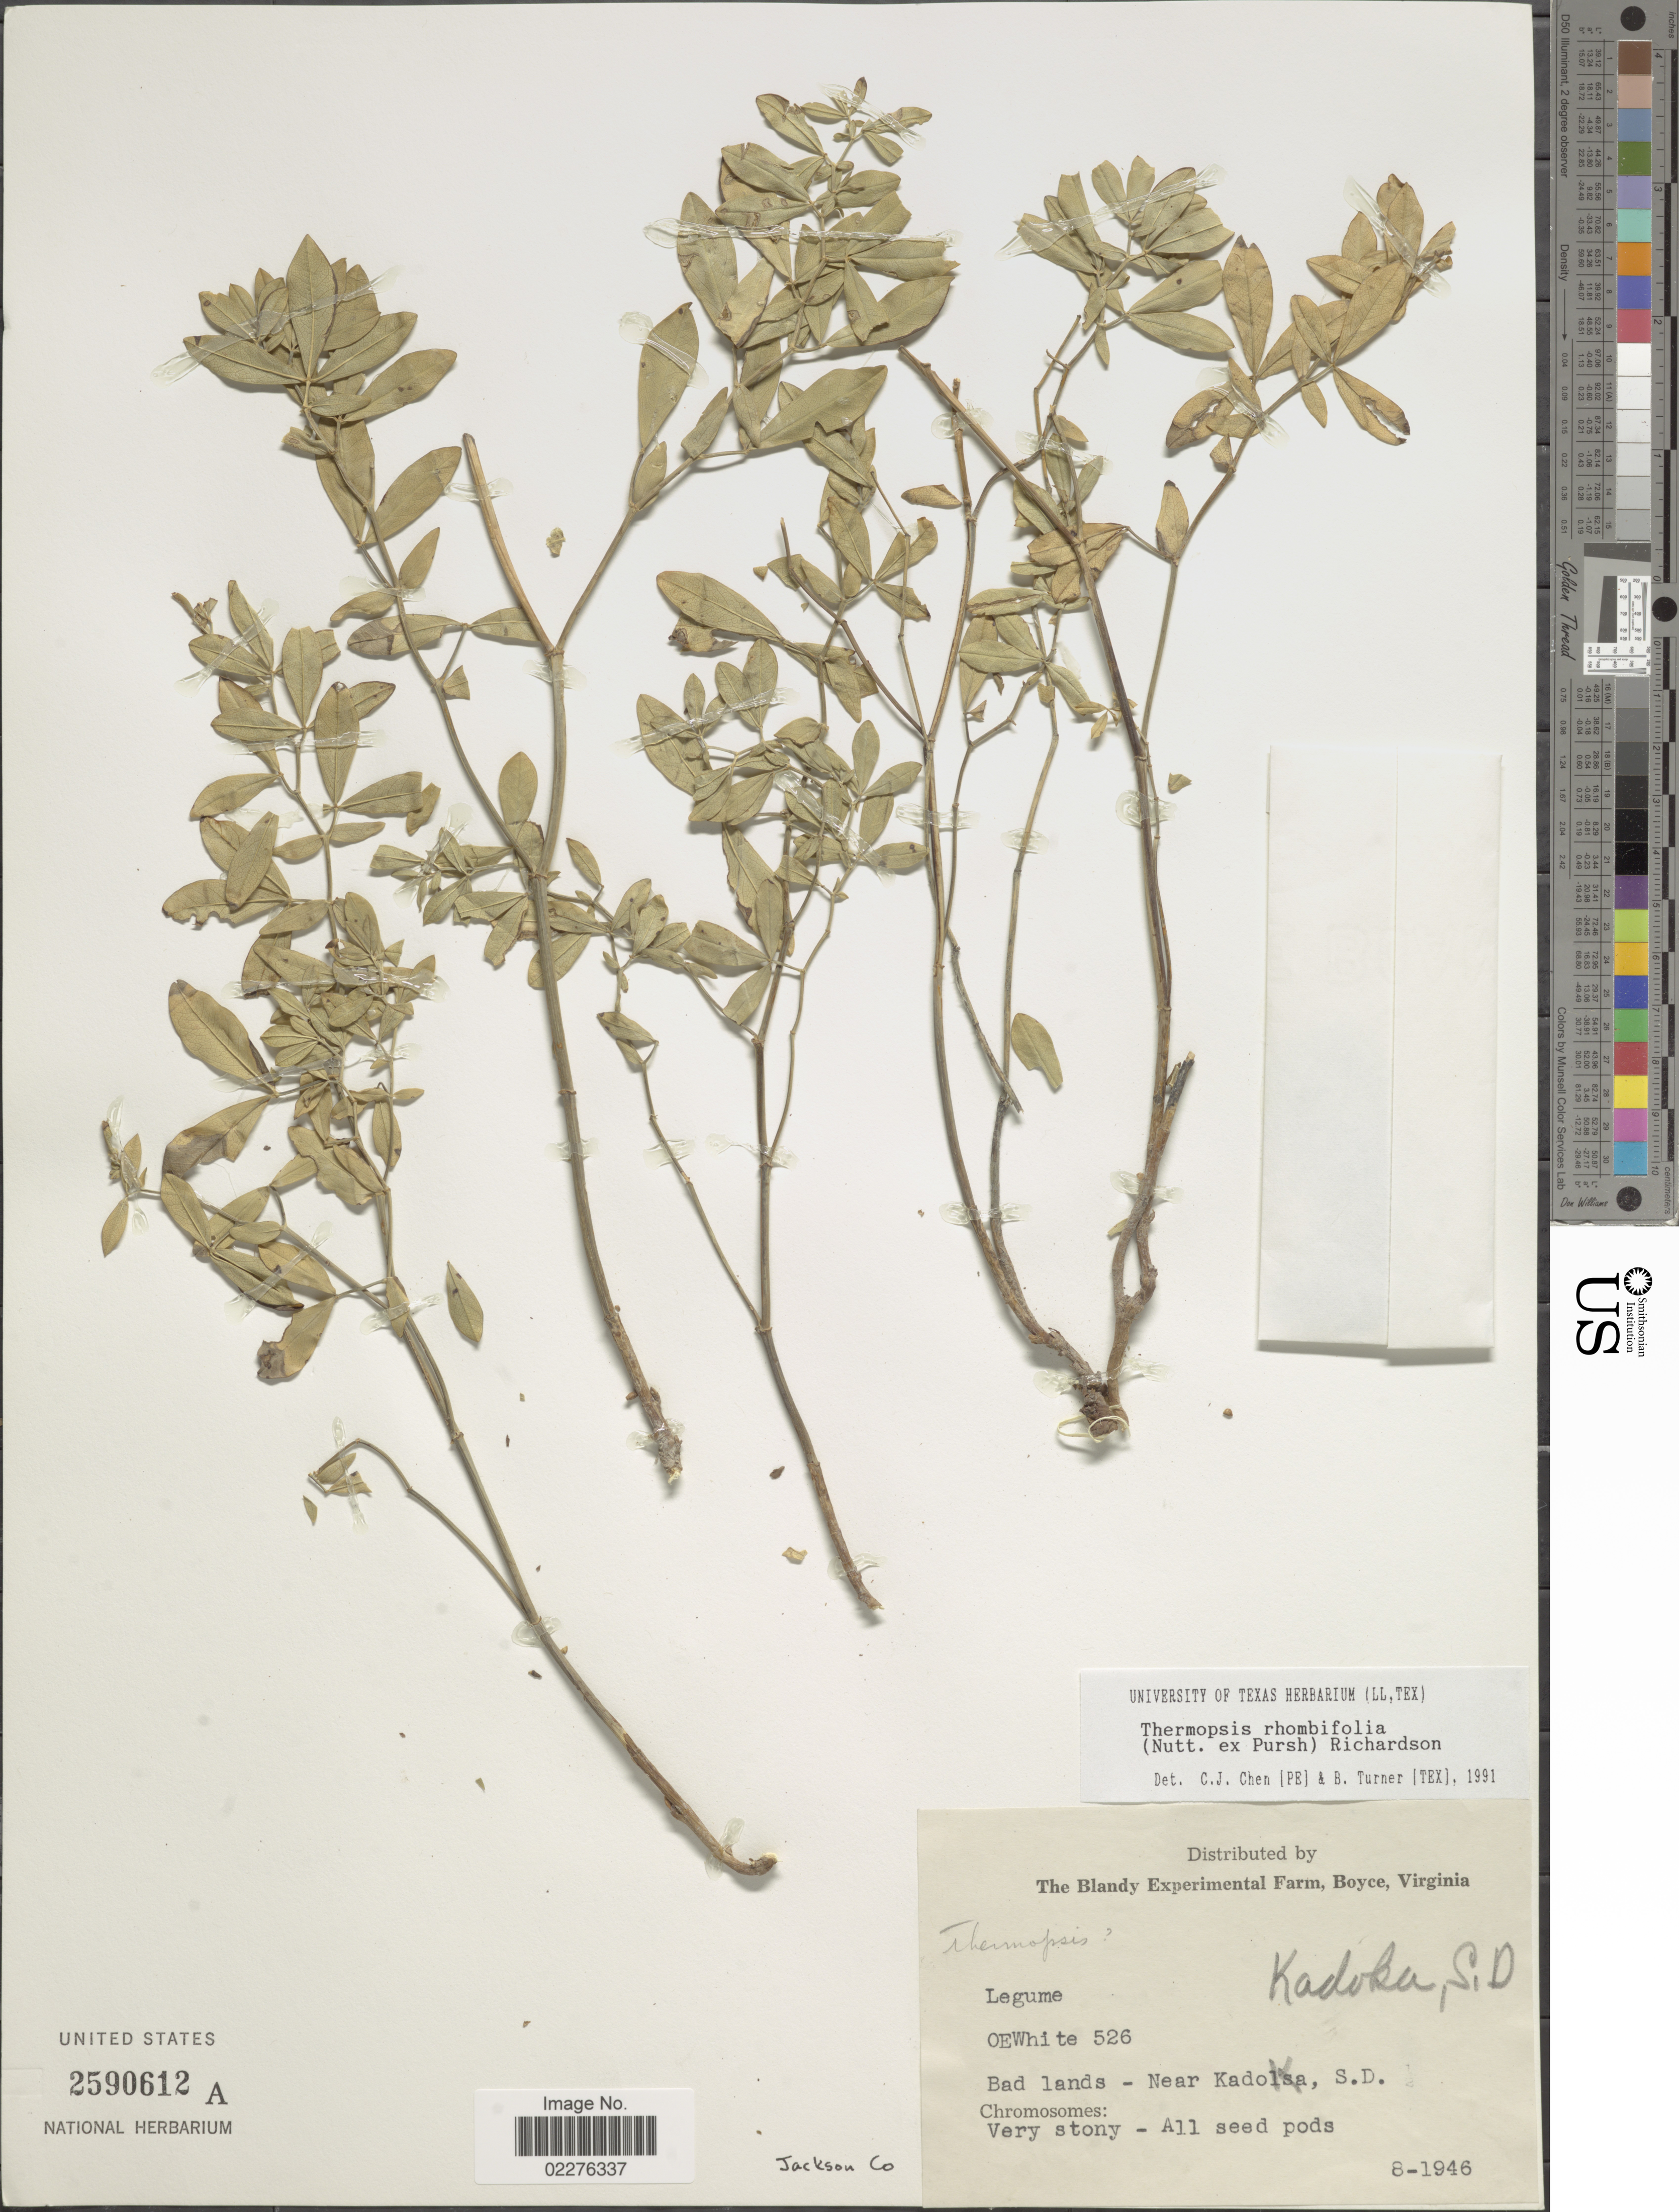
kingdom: Plantae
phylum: Tracheophyta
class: Magnoliopsida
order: Fabales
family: Fabaceae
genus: Thermopsis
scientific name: Thermopsis rhombifolia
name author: Richardson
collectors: O. E. White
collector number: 526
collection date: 1946-08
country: United States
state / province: South Dakota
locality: Bad Lands - Near Kadoka, Jackson Co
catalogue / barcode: US 2590612A